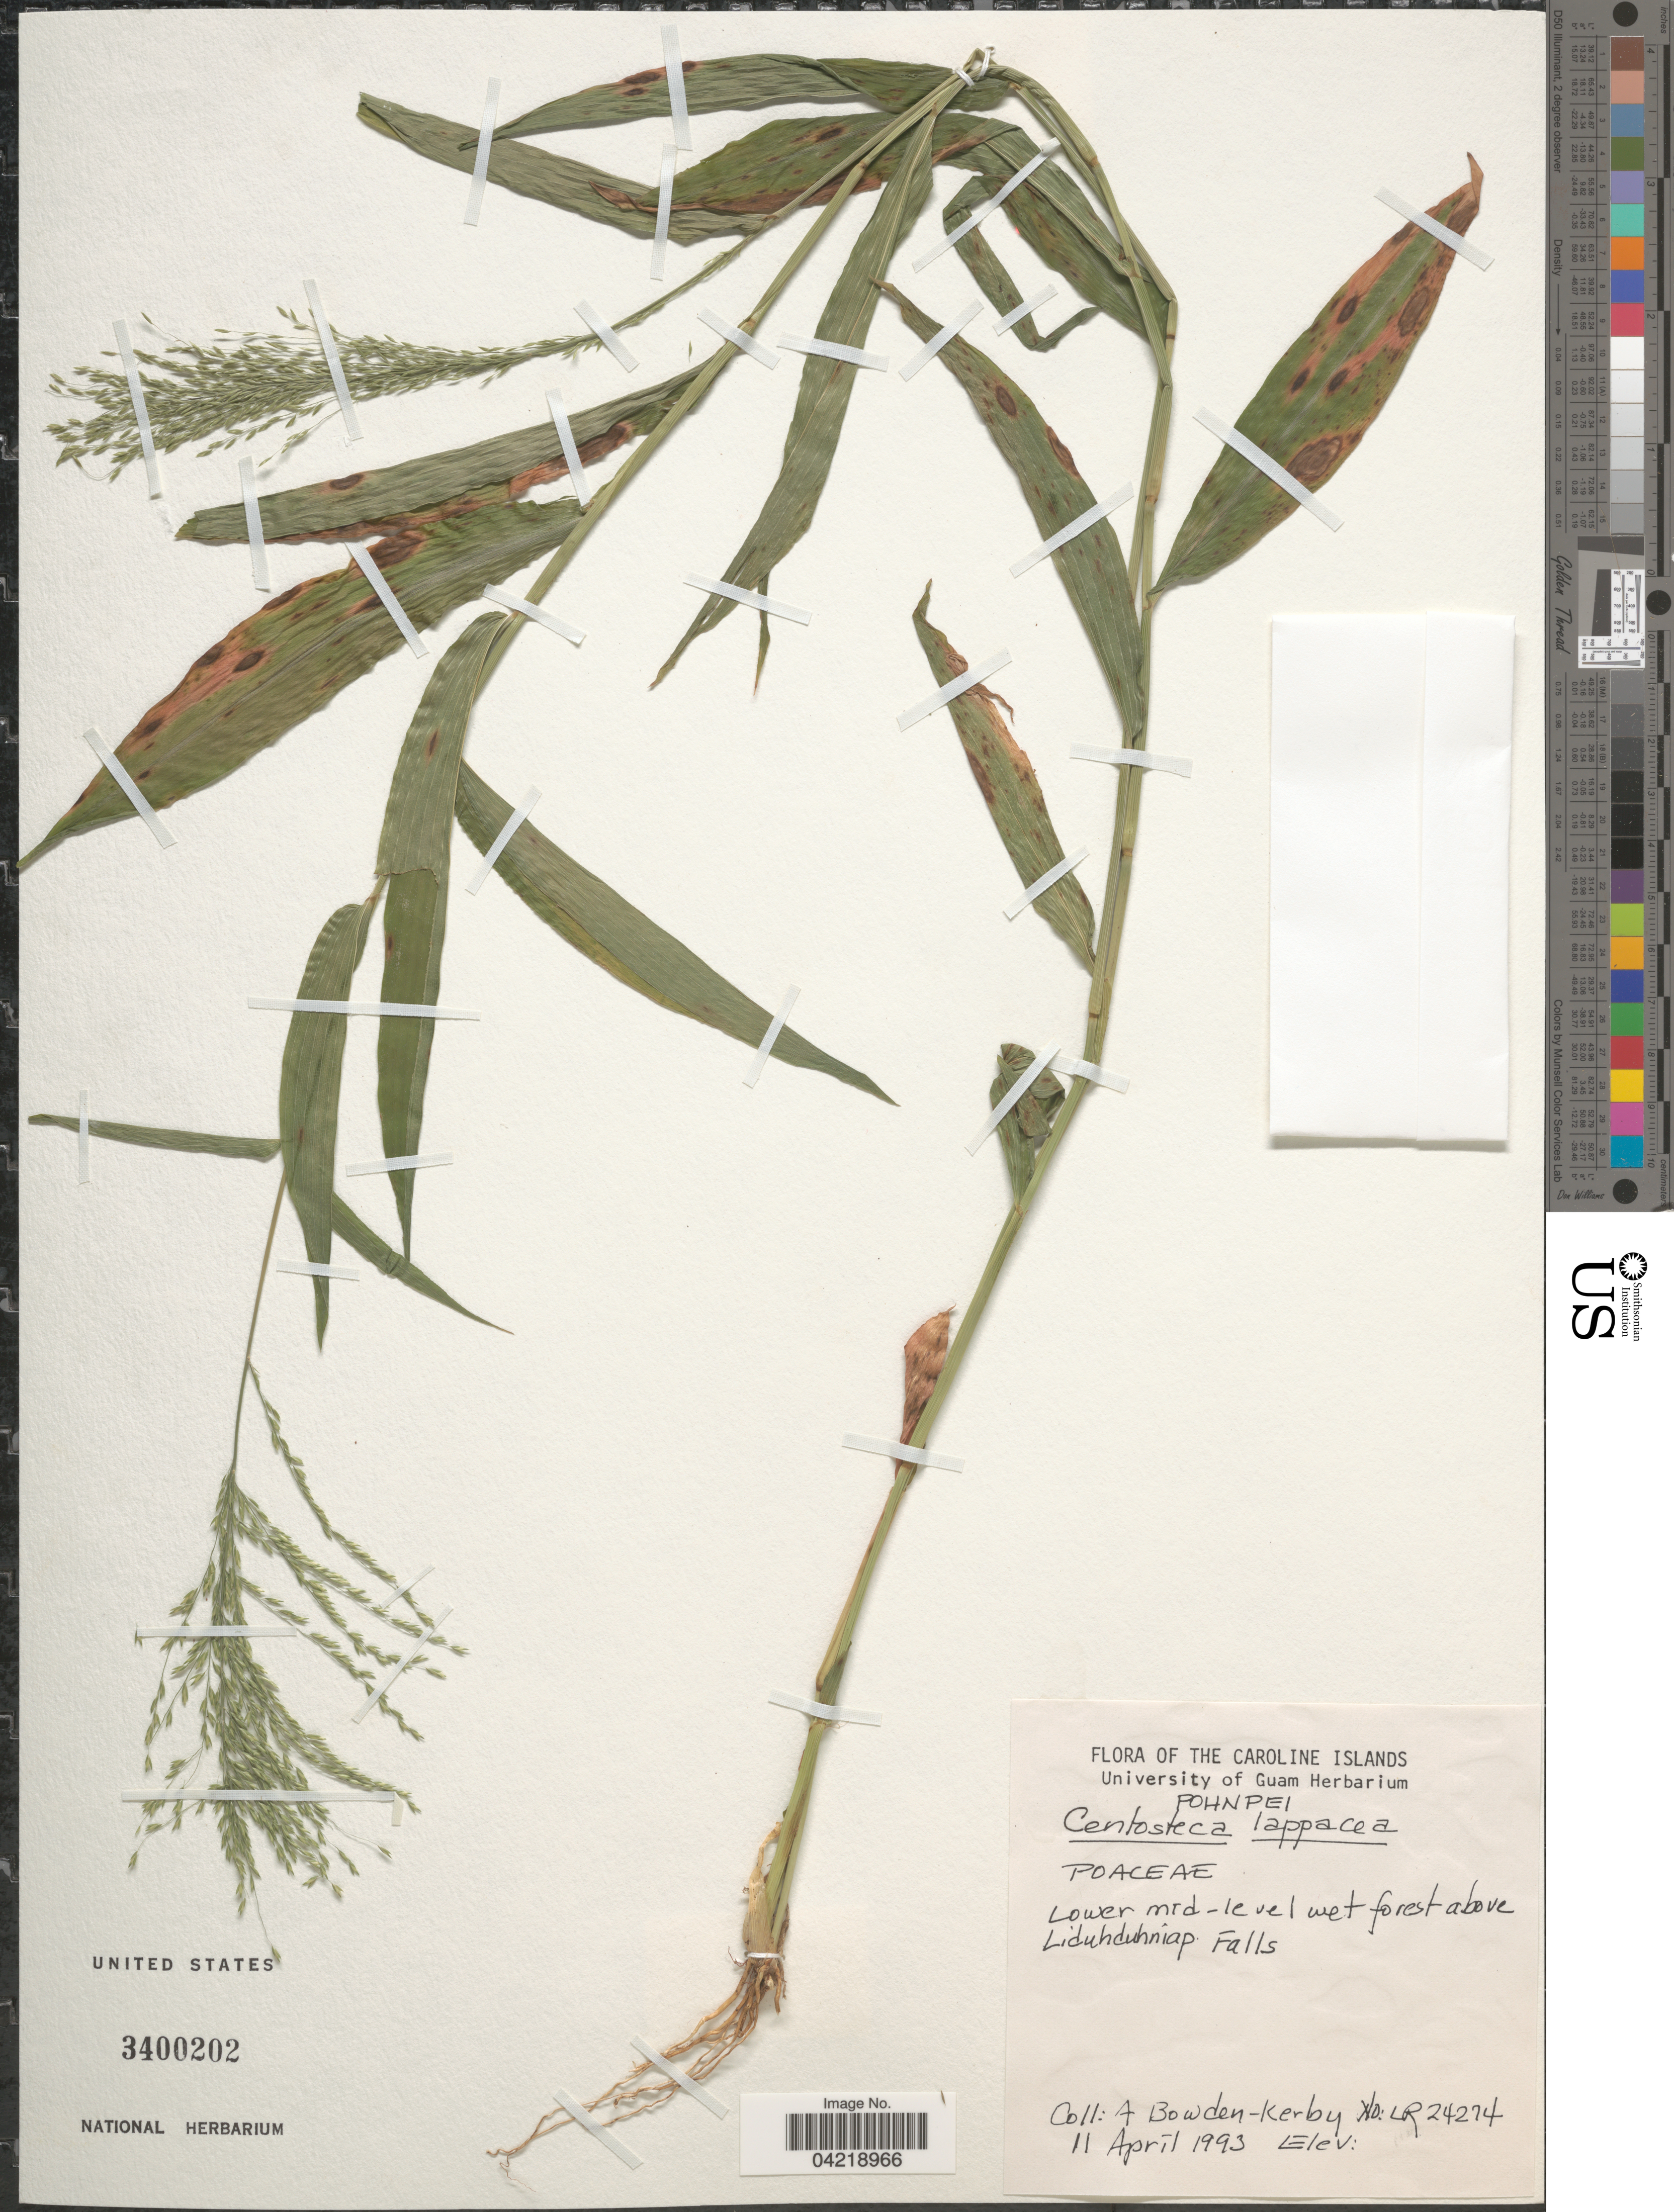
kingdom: Plantae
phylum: Tracheophyta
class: Liliopsida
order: Poales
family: Poaceae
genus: Centotheca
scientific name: Centotheca lappacea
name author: (L.) Desv.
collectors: A. Bowden-Kerby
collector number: LR 24274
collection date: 1993-04-11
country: Micronesia, Federated States of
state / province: Pohnpei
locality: Caroline Islands. Lower mid-level wet forest above Liduhduhniap Falls.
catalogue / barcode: US 3400202